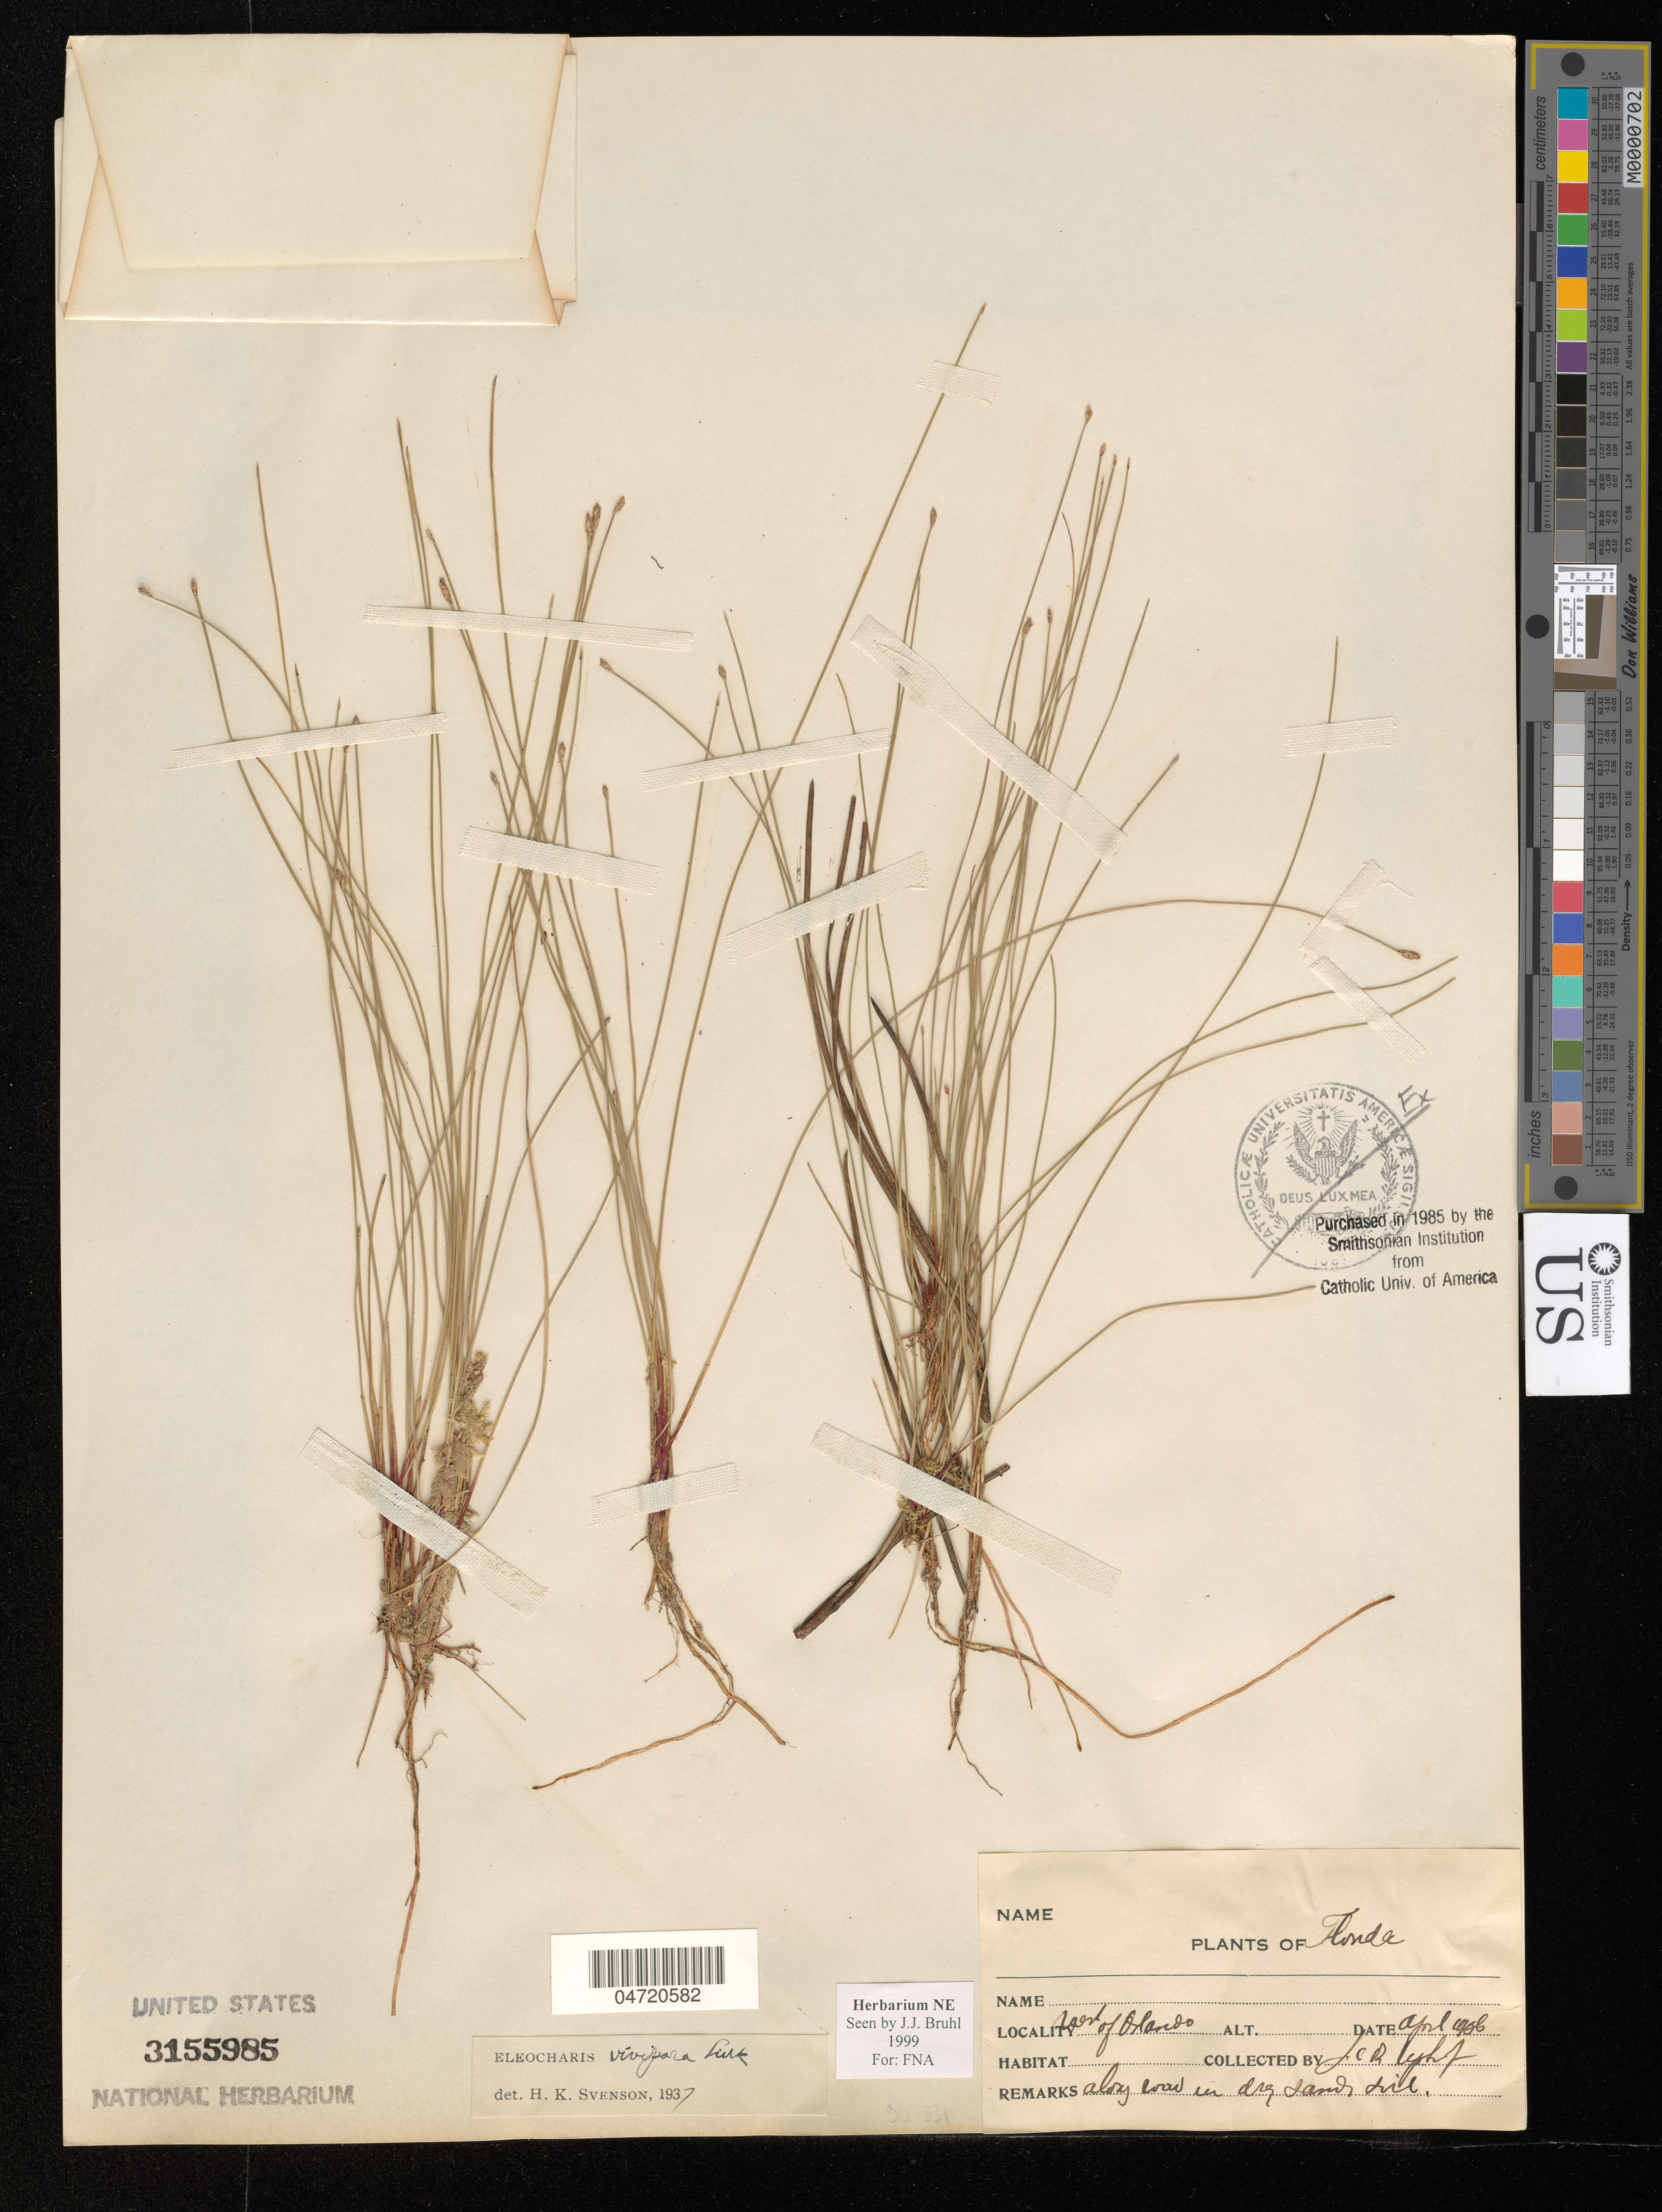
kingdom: Plantae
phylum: Tracheophyta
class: Liliopsida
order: Poales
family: Cyperaceae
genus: Eleocharis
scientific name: Eleocharis vivipara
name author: Link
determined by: Bruhl, J. J., (NE), University of New England (AUSTRALIA)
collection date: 1926-04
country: United States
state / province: Florida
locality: Homestead.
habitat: along road in [ ]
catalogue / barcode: US 3155985